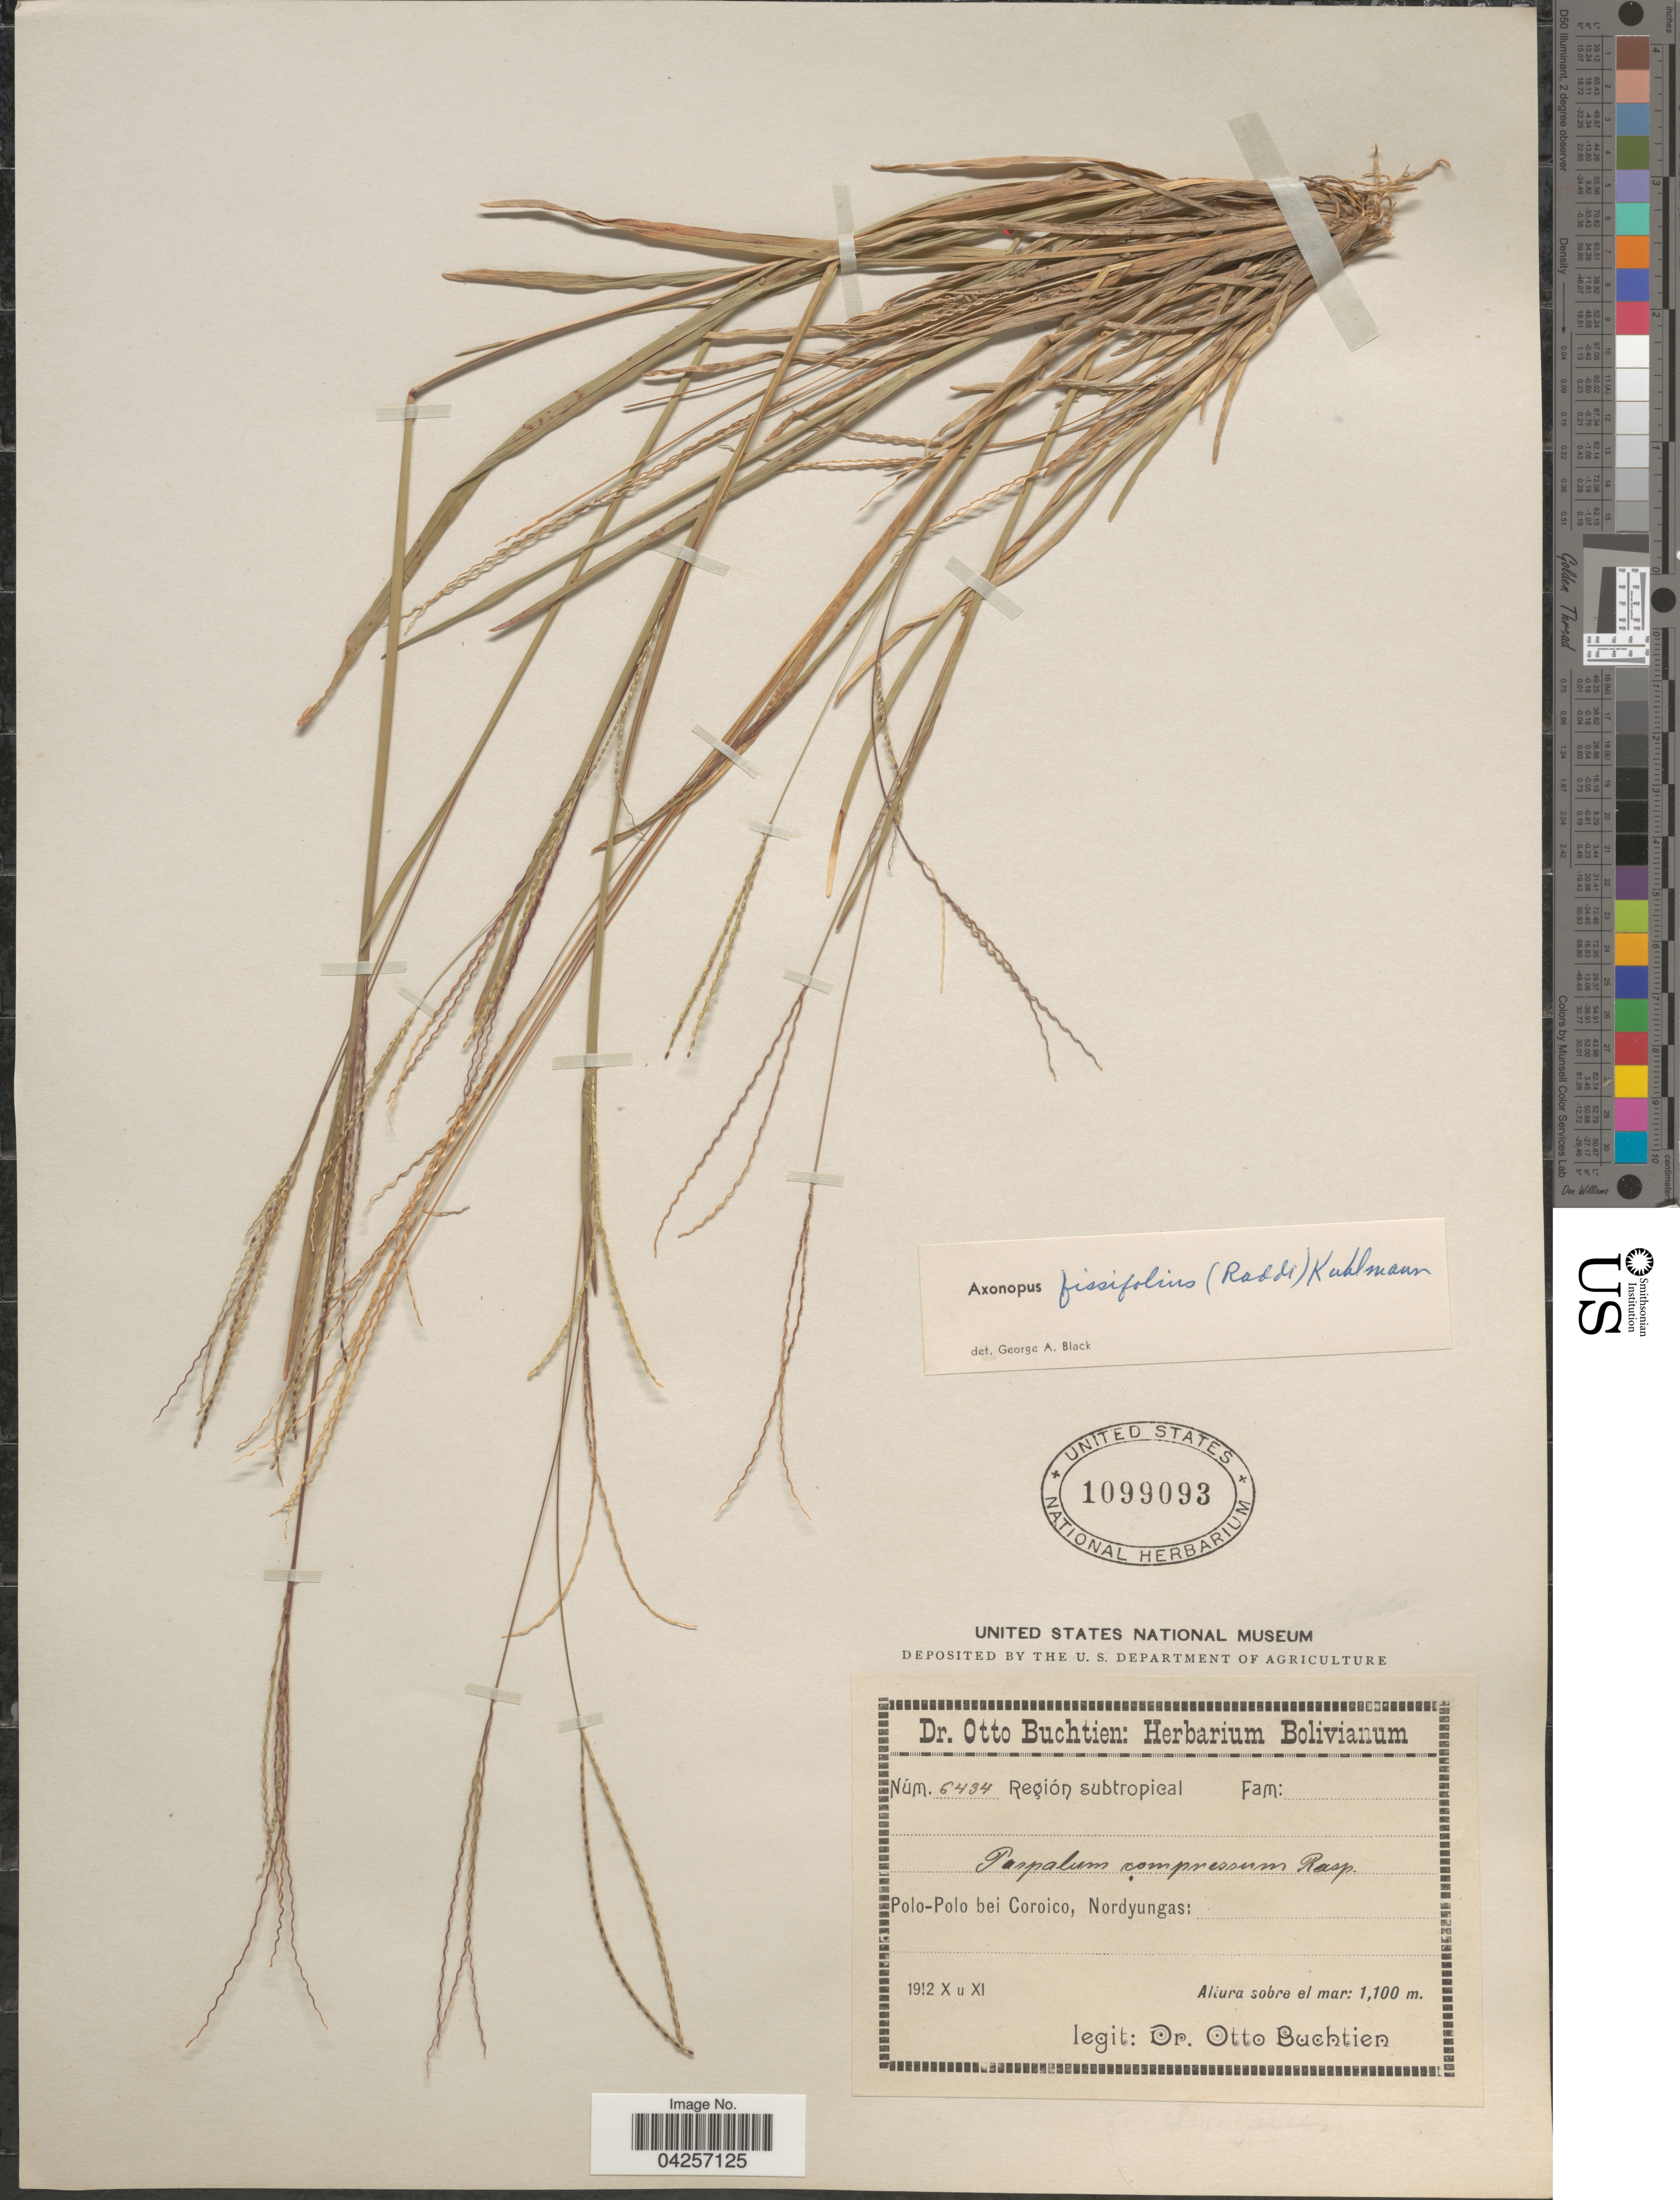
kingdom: Plantae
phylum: Tracheophyta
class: Liliopsida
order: Poales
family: Poaceae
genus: Axonopus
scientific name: Axonopus fissifolius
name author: (Raddi) Kuhlm.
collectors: O. Buchtien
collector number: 6434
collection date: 1912-10/1912-11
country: Bolivia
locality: Regió subtropical. Polo-Polo bei Coroico, Nordyungas.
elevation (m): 1100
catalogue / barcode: US 1099093